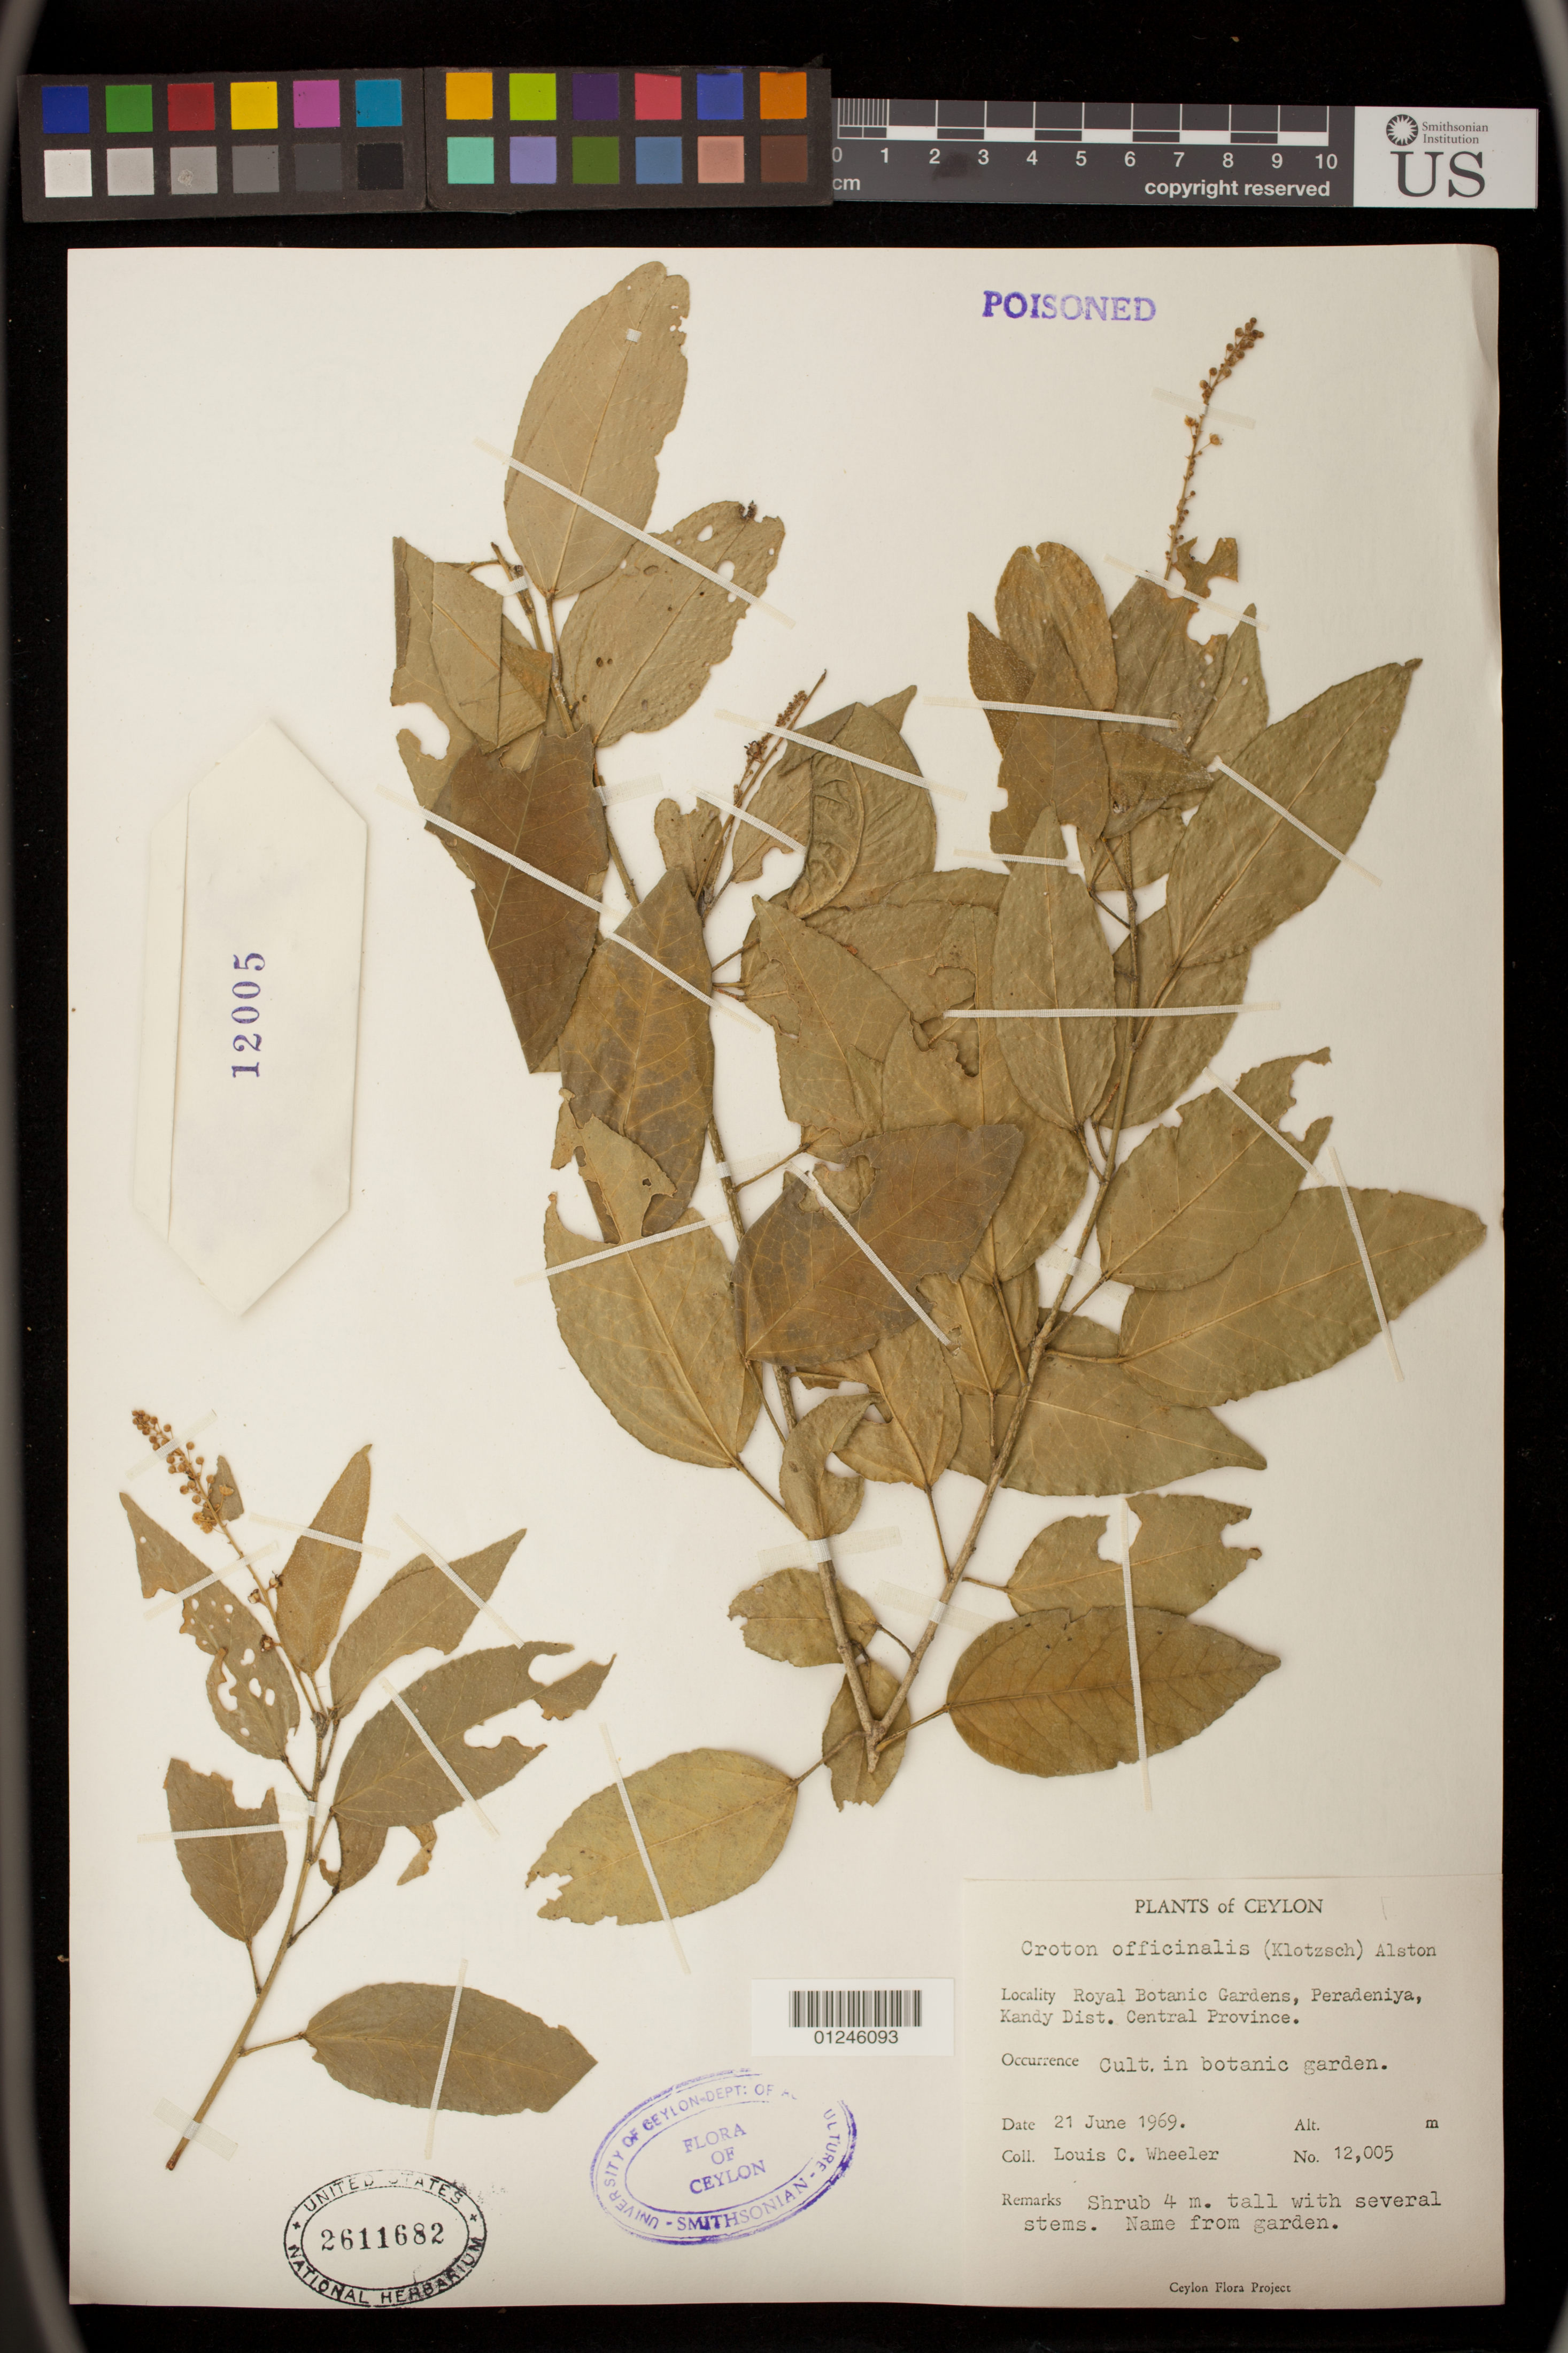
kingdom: Plantae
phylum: Tracheophyta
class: Magnoliopsida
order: Malpighiales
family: Euphorbiaceae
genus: Croton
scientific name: Croton officinalis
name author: (Klotzsch) Alston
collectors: L. C. Wheeler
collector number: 12005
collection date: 1969-06-21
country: Sri Lanka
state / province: Central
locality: Royal Botanic Gardens, Peradeniya, Kandy Dist.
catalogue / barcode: US 2611682